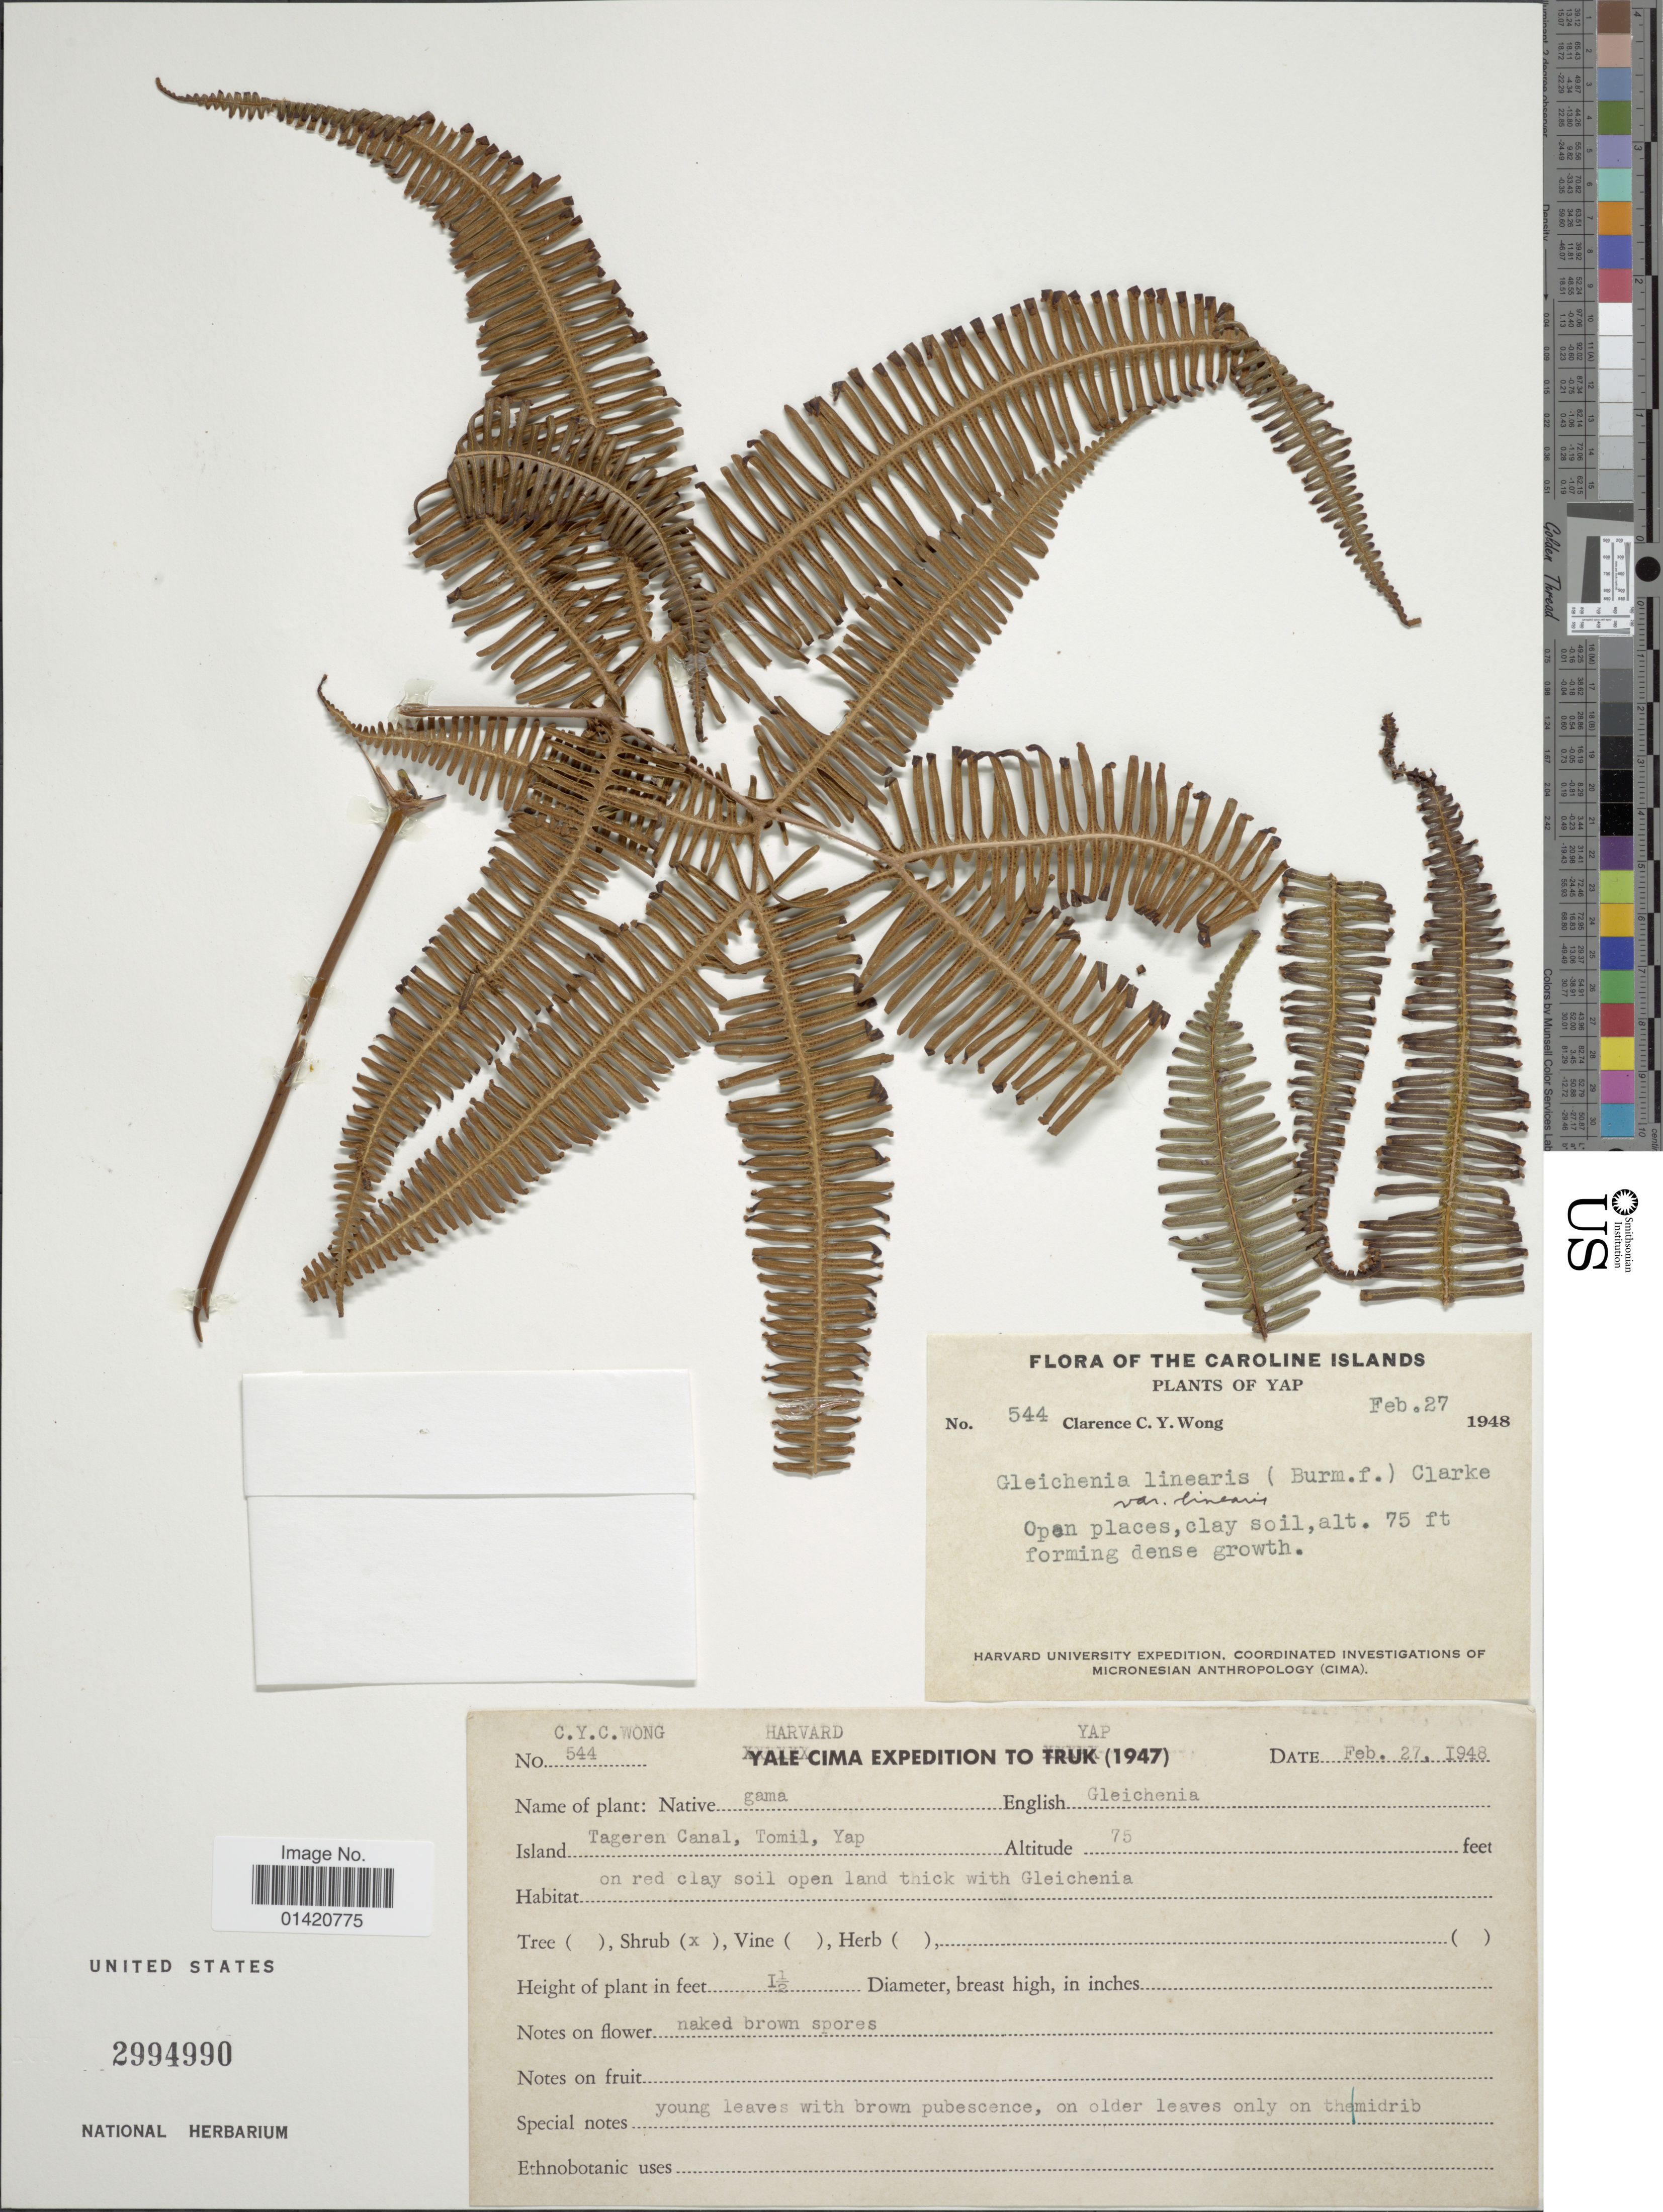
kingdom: Plantae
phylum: Tracheophyta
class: Polypodiopsida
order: Gleicheniales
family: Gleicheniaceae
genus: Dicranopteris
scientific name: Dicranopteris linearis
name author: (Burm. f.) Underw.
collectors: C. Y. C. Wong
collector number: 544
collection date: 1948-02-27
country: Micronesia, Federated States of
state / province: Yap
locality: The Caroline Islands, Island Tageran Canal, Tomil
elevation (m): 23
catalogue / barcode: US 2994990